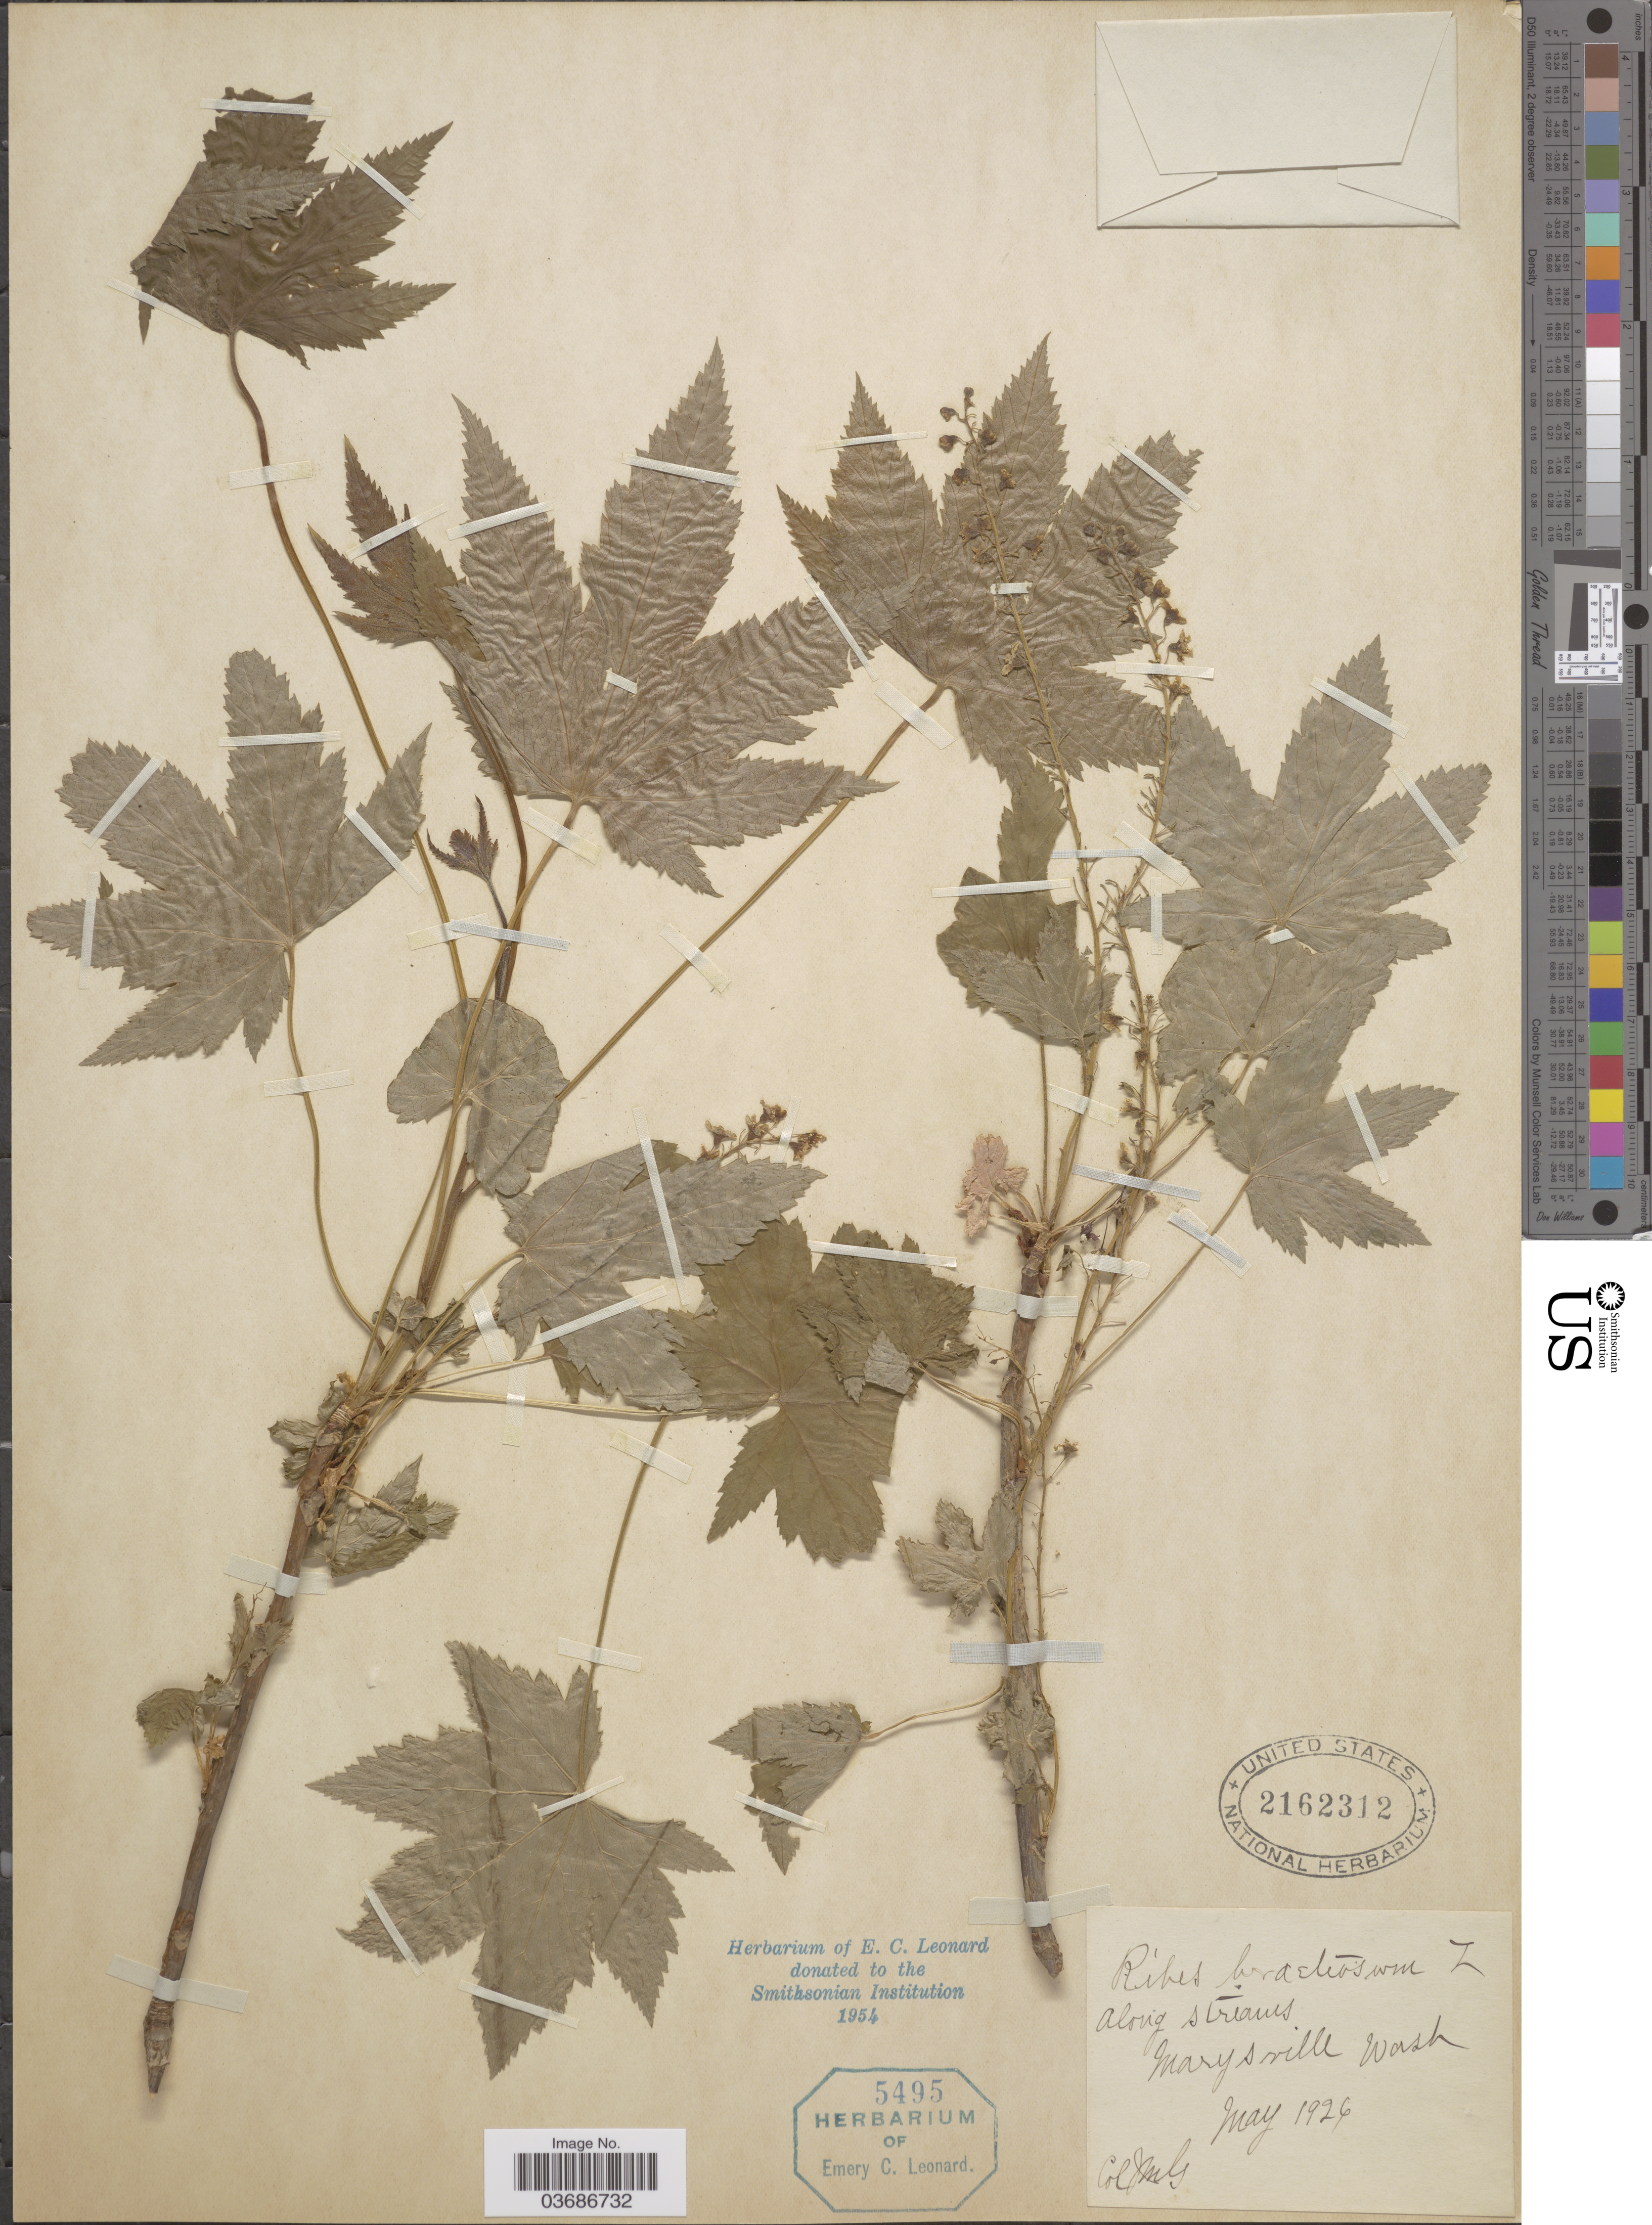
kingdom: Plantae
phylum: Tracheophyta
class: Magnoliopsida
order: Saxifragales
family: Grossulariaceae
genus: Ribes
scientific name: Ribes bracteosum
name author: Douglas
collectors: J. M. G.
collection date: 1926-05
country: United States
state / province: Washington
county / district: Snohomish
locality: Along streams. Marysville.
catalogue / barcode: US 2162312